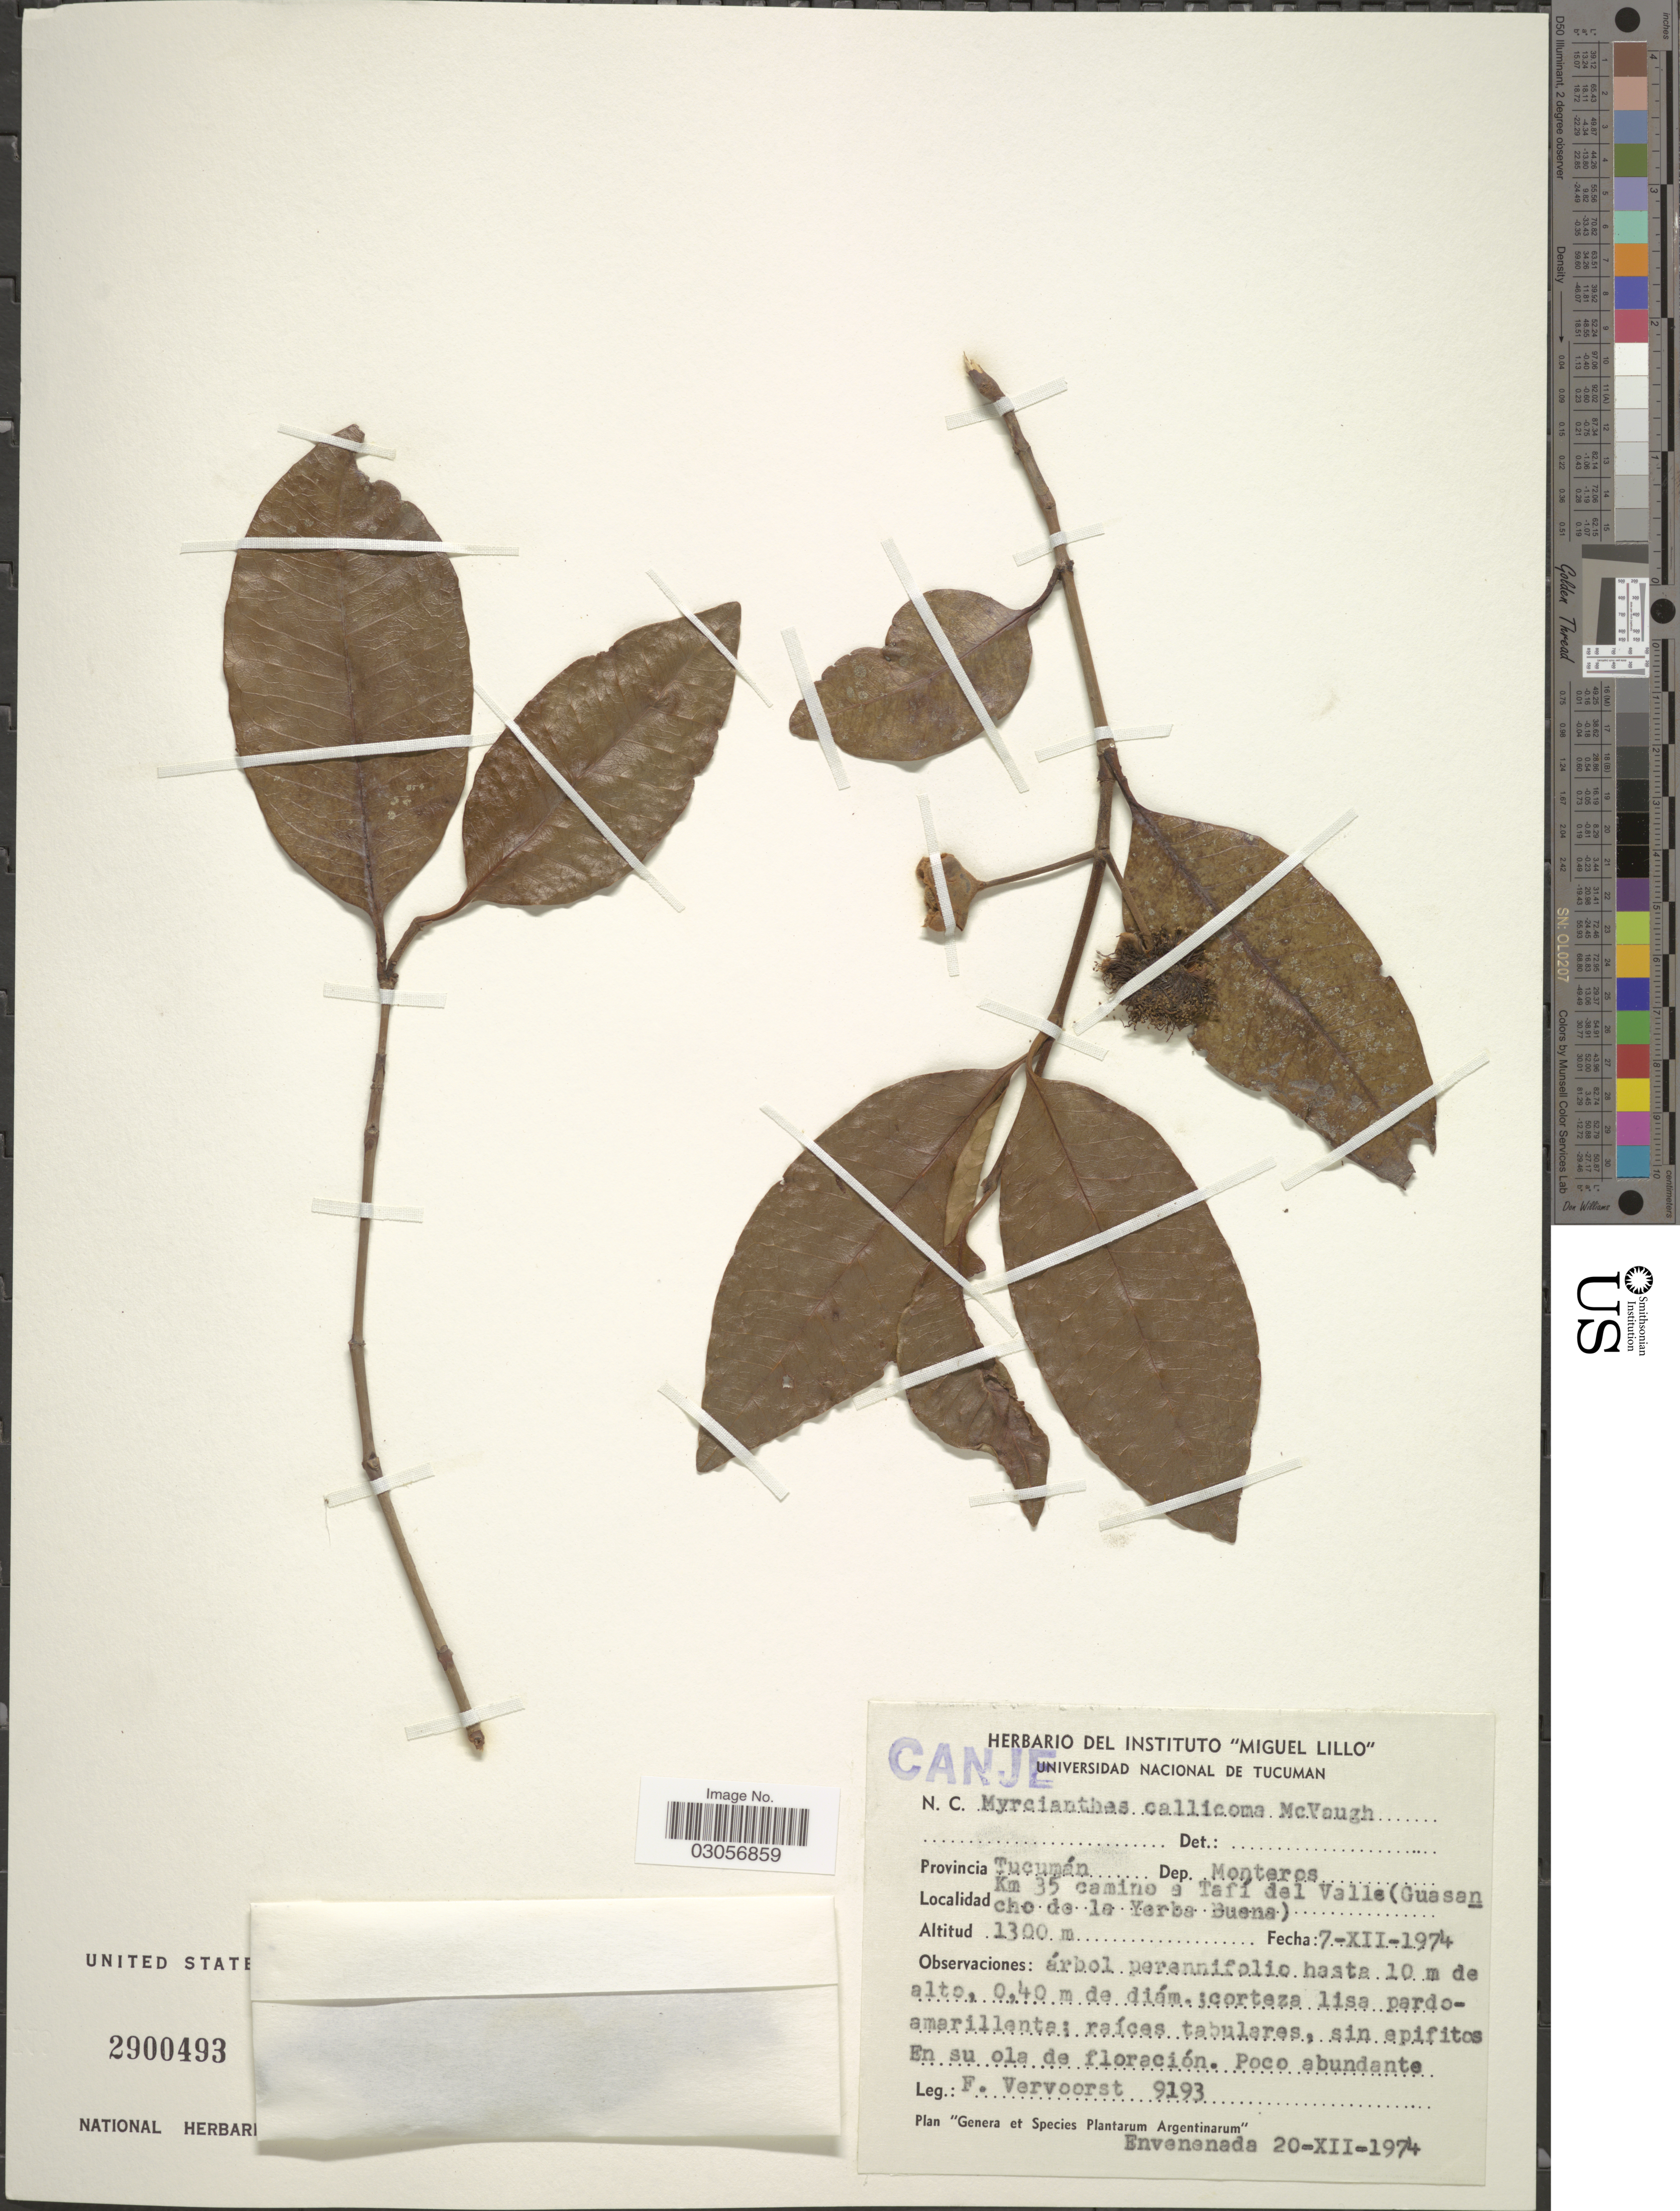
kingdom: Plantae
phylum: Tracheophyta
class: Magnoliopsida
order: Myrtales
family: Myrtaceae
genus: Myrcianthes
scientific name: Myrcianthes callicoma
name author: McVaugh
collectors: F. Vervoorst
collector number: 9193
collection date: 1974-12-20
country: Argentina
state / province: Tucuman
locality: Provincia Tucumán, Dep. Monteros, Km 35 camino a Tafí del Valle (Guasancho de la Yerba Buena).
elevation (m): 1300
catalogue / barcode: US 2900493